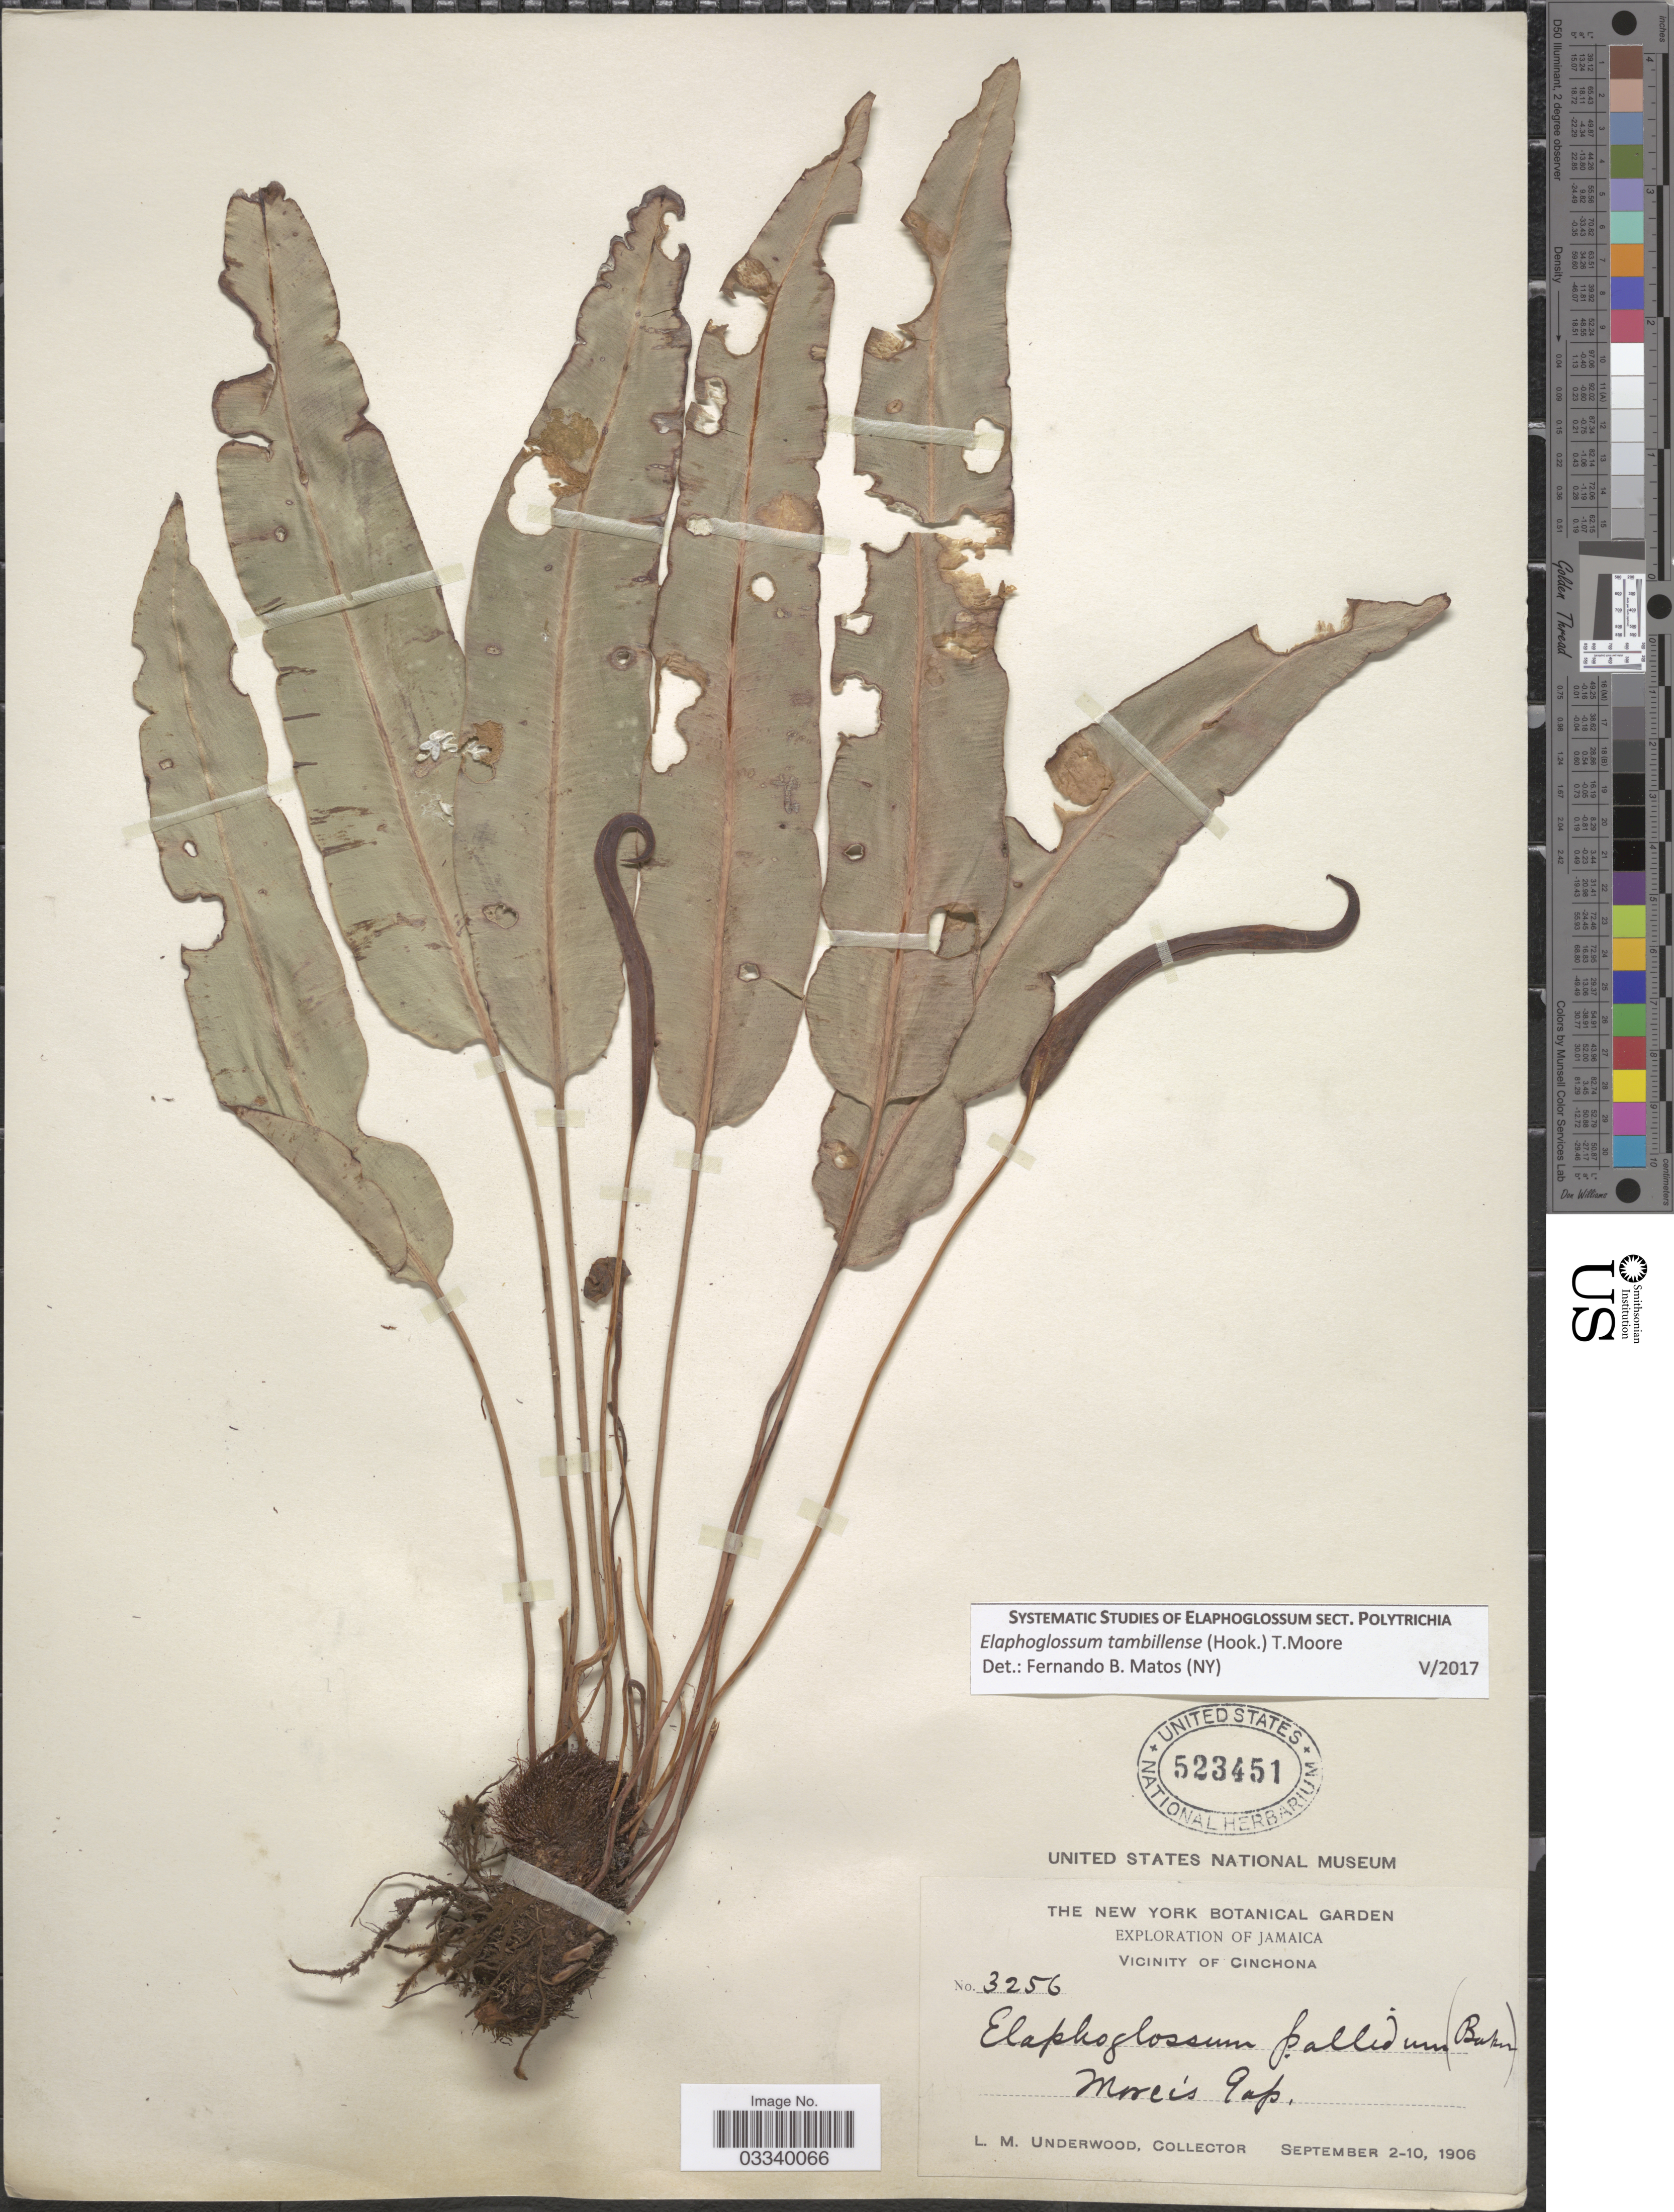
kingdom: Plantae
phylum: Tracheophyta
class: Polypodiopsida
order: Polypodiales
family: Dryopteridaceae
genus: Elaphoglossum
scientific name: Elaphoglossum tambillense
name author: (Hook.) T. Moore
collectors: L. M. Underwood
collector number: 3256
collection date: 1906-09-02/1906-09-10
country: Jamaica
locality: Vicinity of Cinchona. Morce's Gap.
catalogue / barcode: US 523451